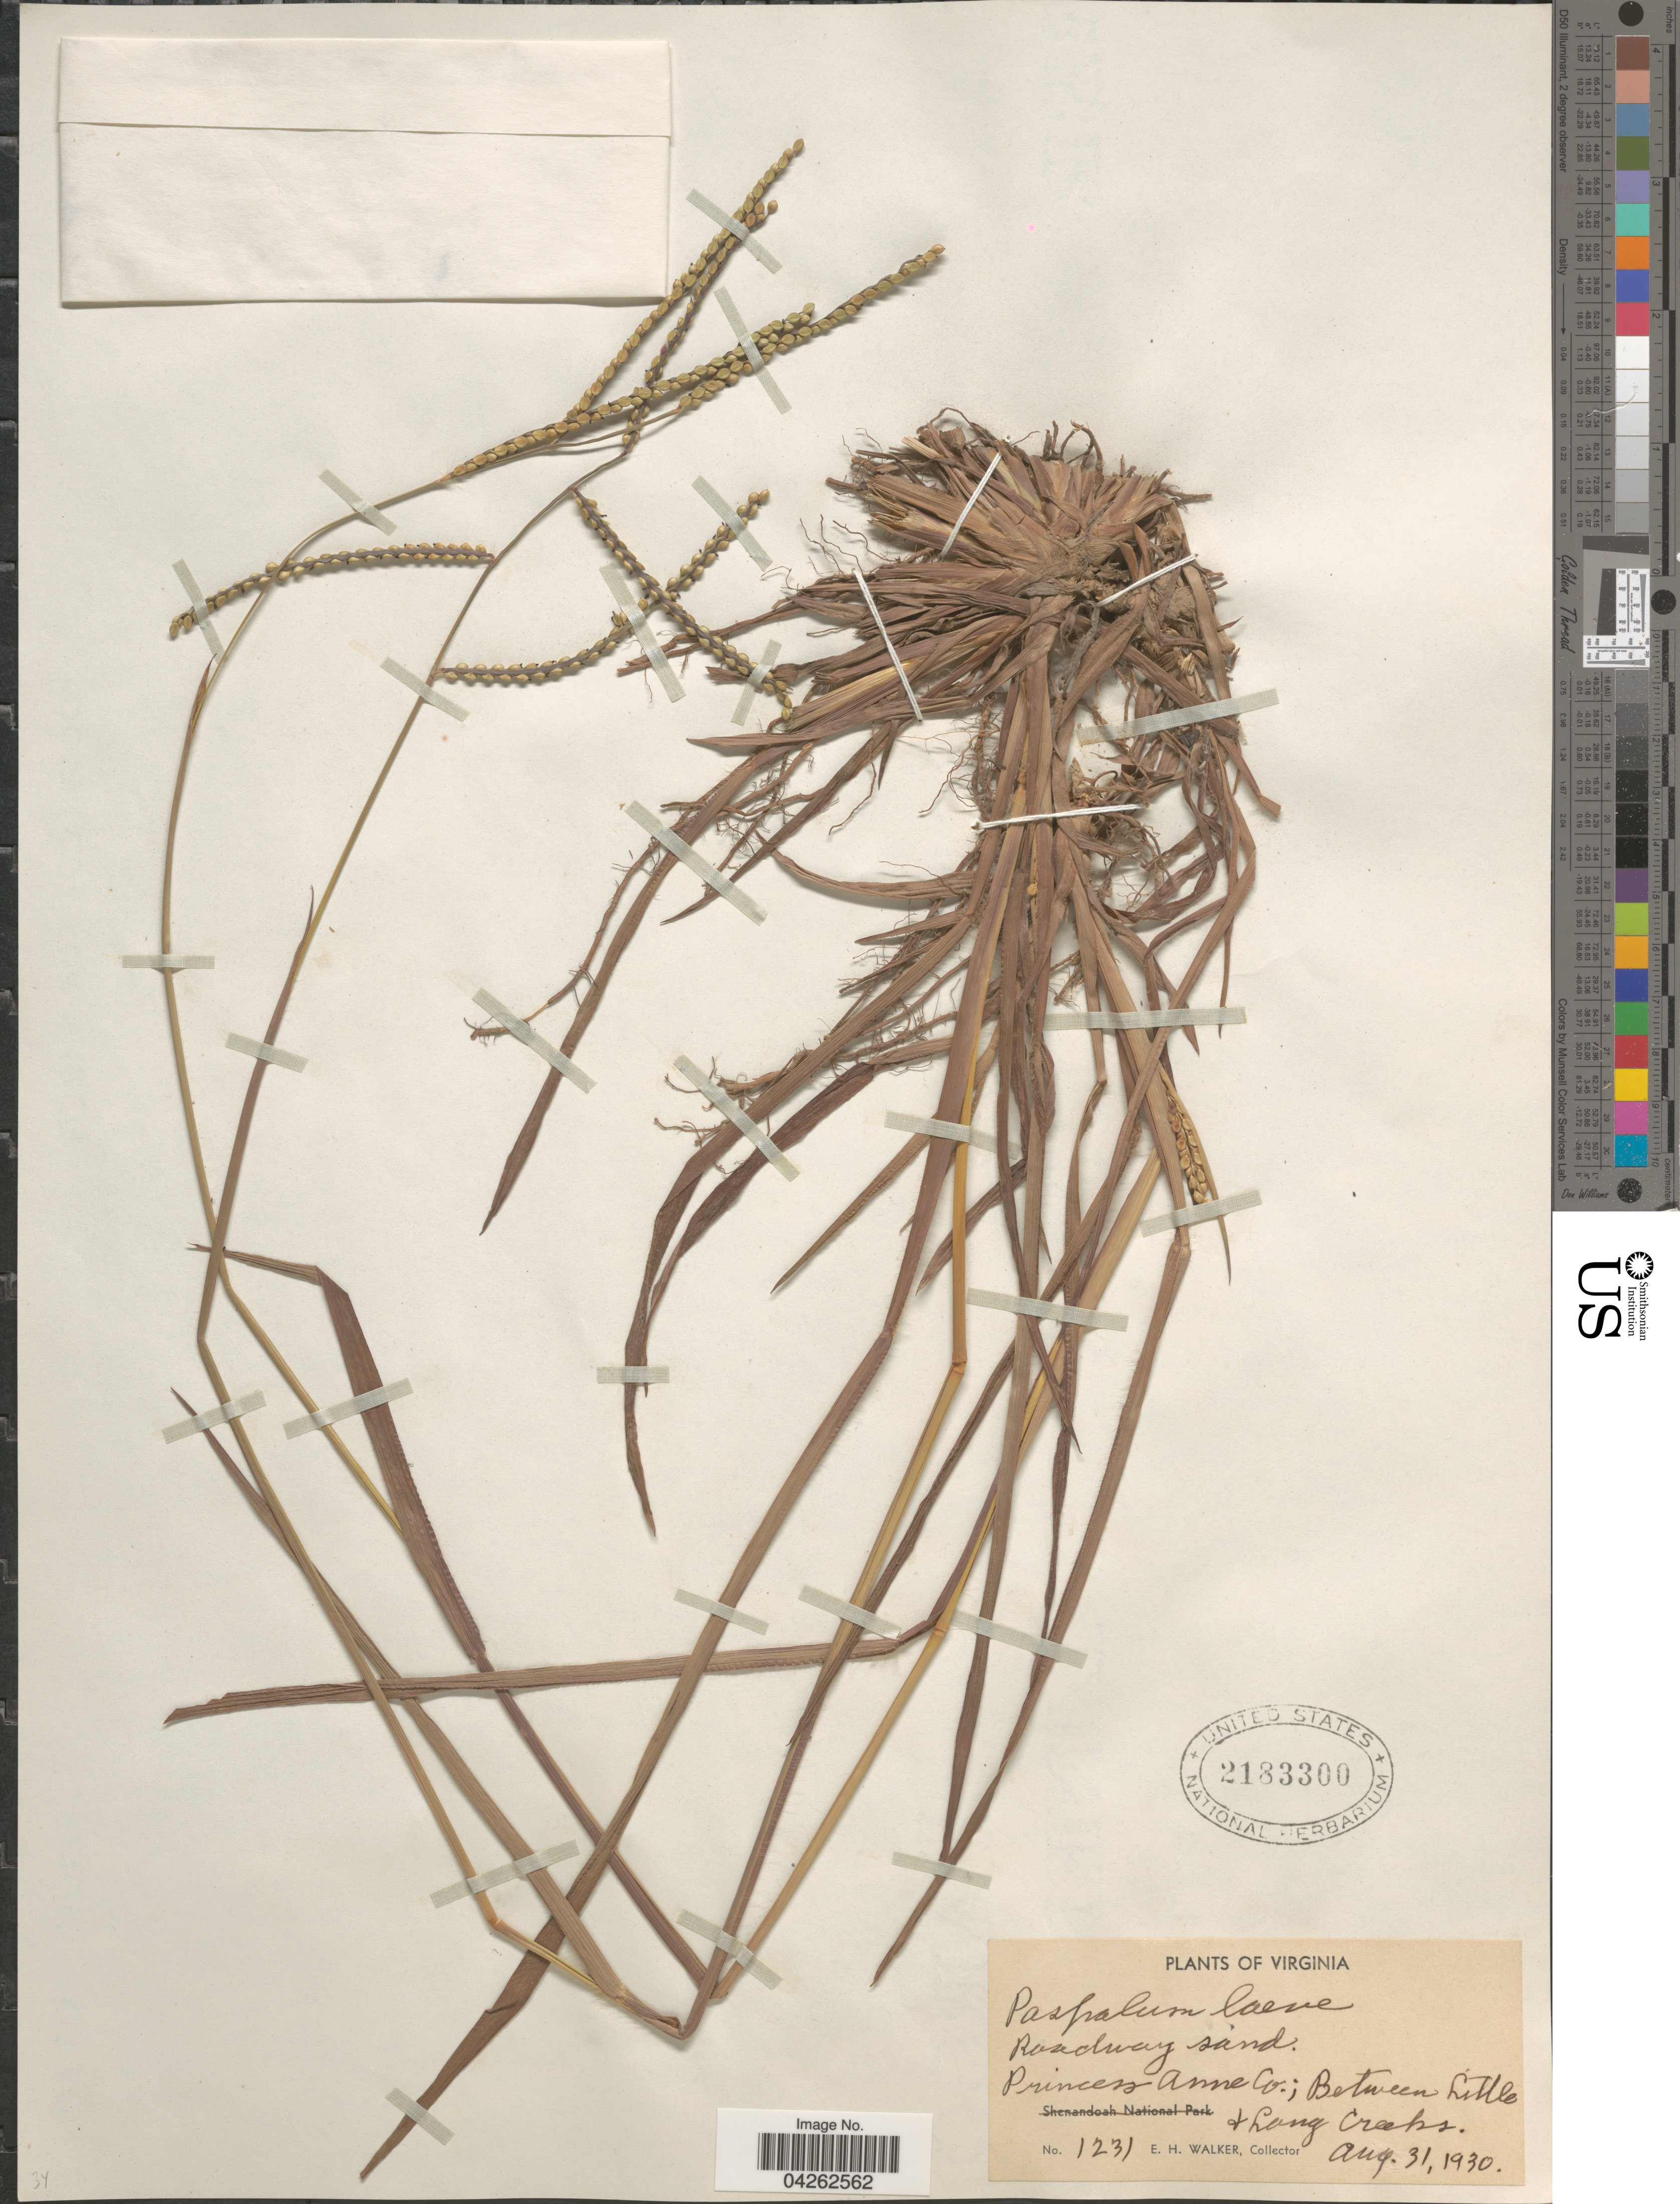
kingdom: Plantae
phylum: Tracheophyta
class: Liliopsida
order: Poales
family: Poaceae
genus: Paspalum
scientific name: Paspalum laeve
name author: Michx.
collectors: E. H. Walker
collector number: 1231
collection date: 1930-08-31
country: United States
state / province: Virginia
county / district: Pulaski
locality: Roadway sand. Between Little & Long Creeks.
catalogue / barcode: US 2183300